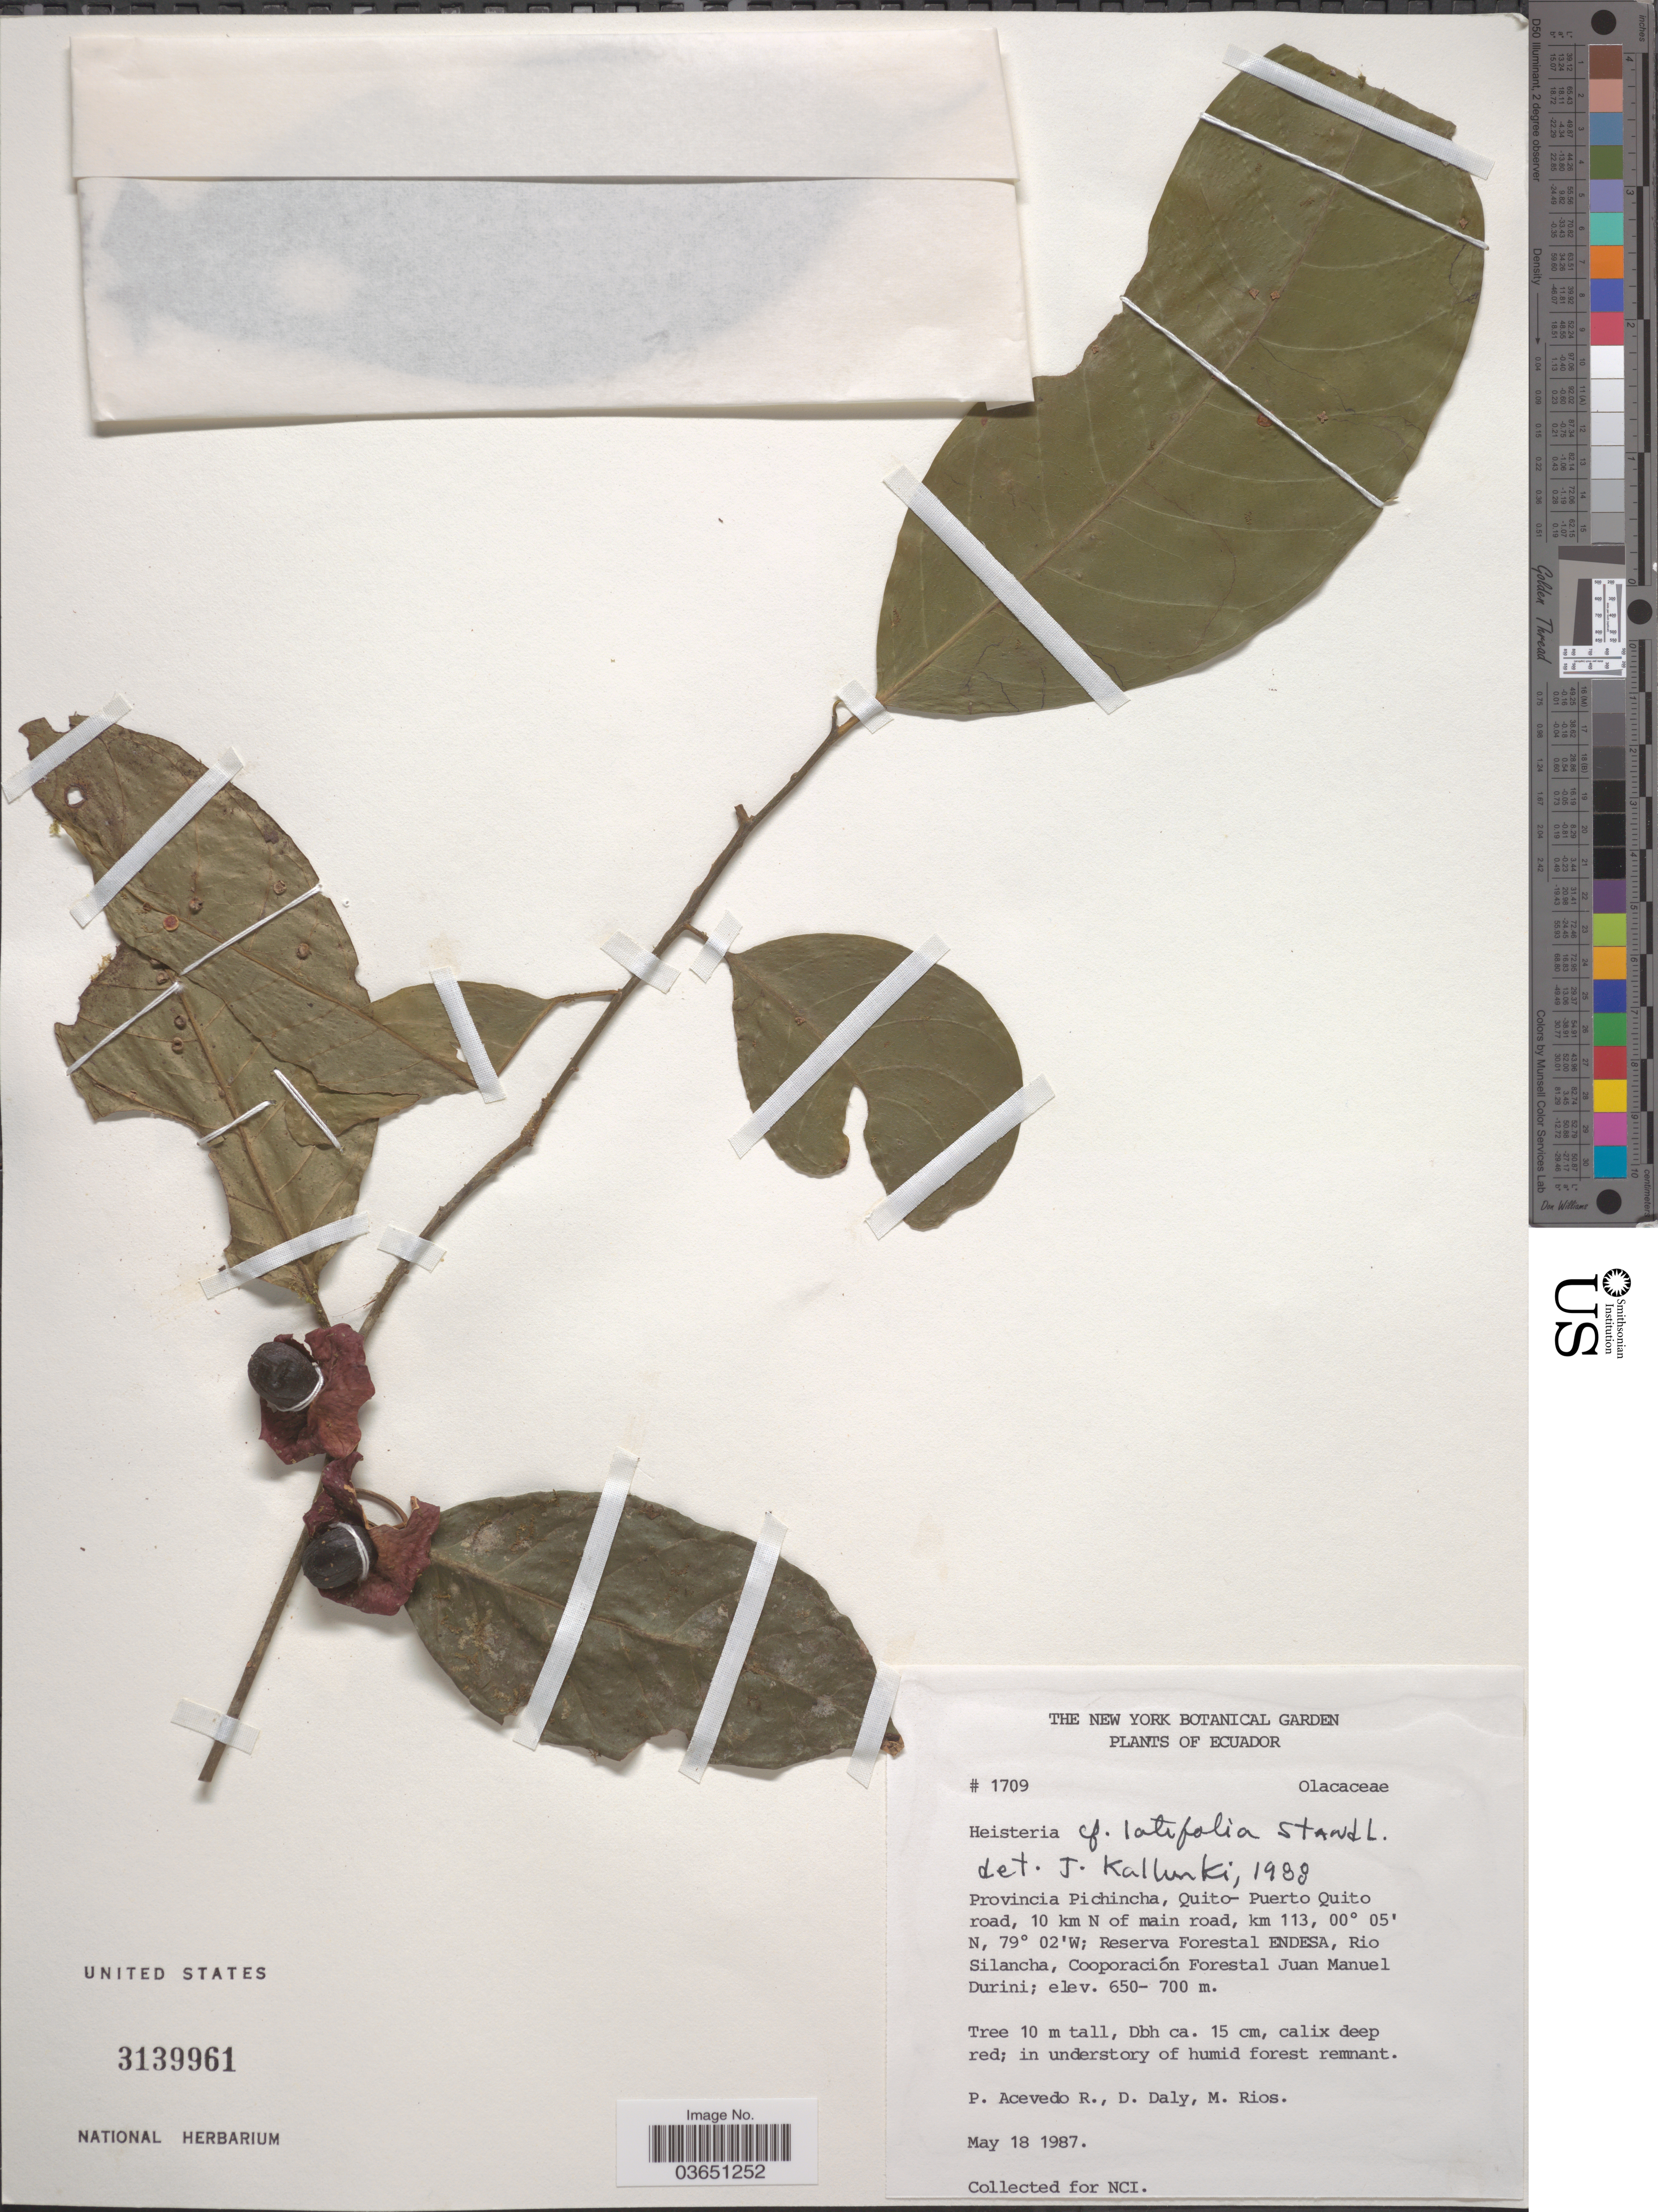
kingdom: Plantae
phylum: Tracheophyta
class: Magnoliopsida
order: Santalales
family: Erythropalaceae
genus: Heisteria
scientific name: Heisteria latifolia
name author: Standl.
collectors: P. Acevedo R., D. C. Daly & M. Rios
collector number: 1709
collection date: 1987-05-18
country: Ecuador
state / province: Pichincha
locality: Quito-Puerto Quito road, 10 km N of main road, km 113. Reserva Forestal Endesa, Rio Silancha, Cooporación Forestal Juan Manuel Durini.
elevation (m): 650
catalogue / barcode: US 3139961